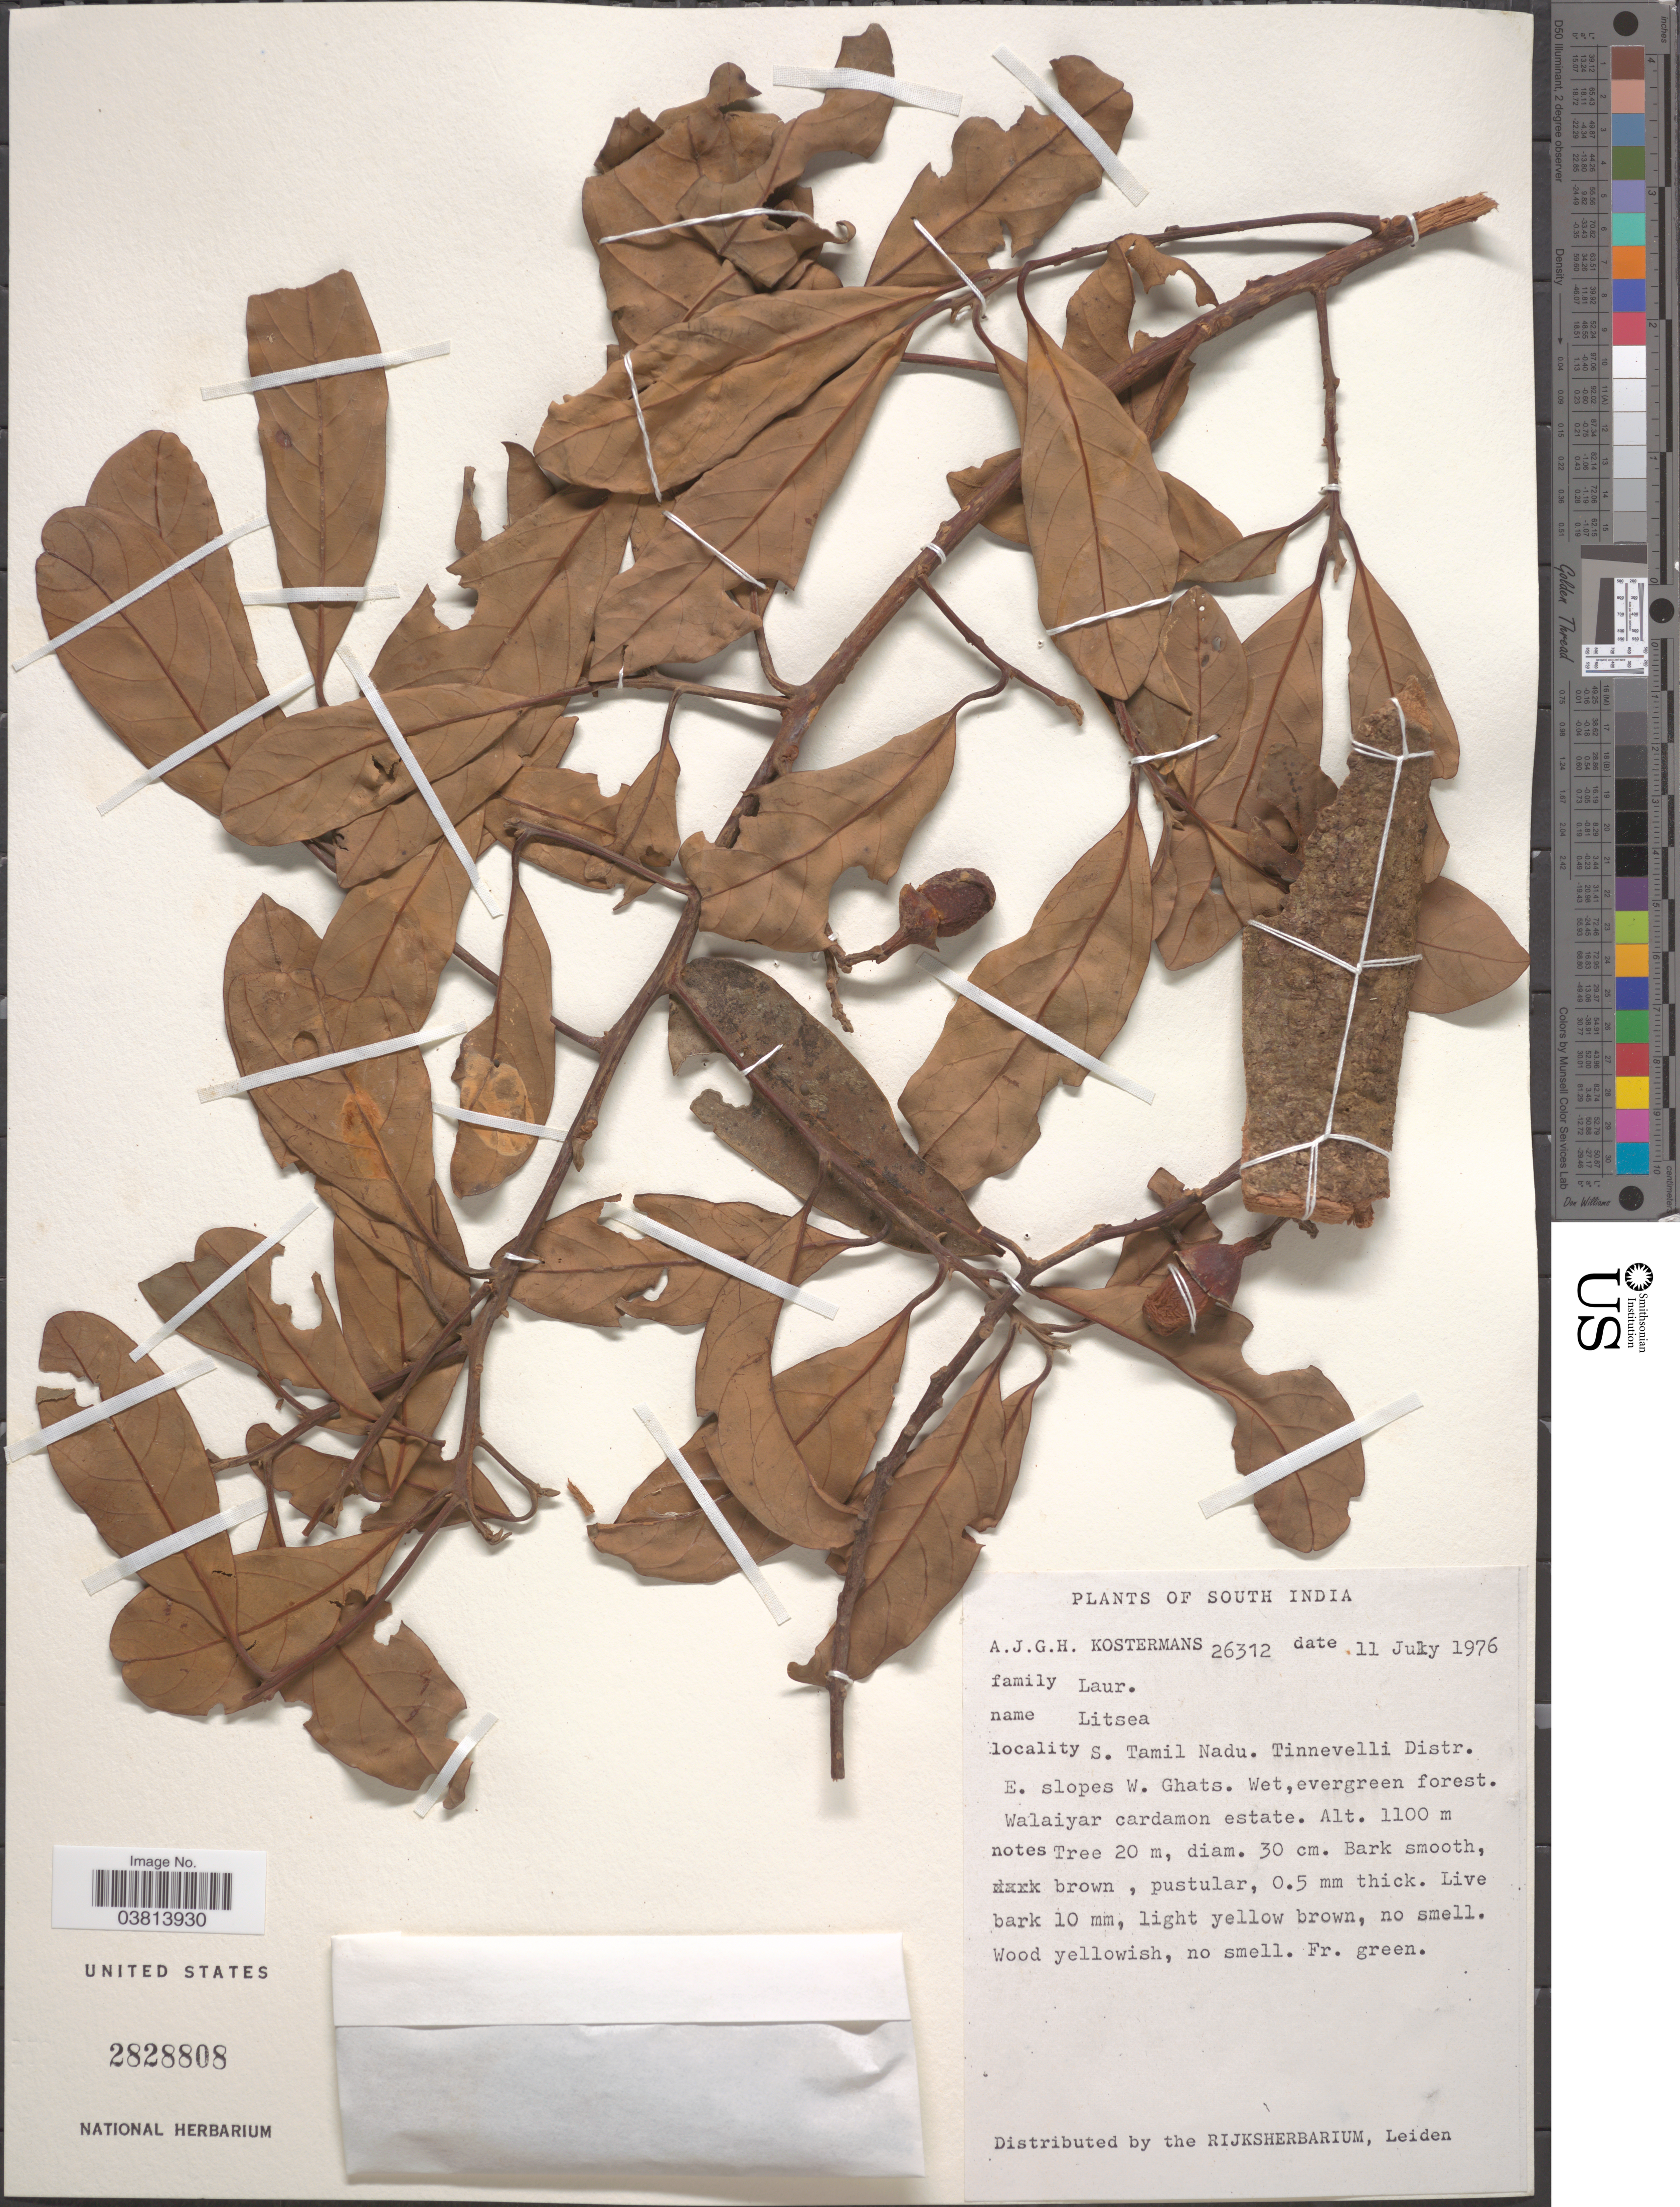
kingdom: Plantae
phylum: Tracheophyta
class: Magnoliopsida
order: Laurales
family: Lauraceae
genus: Litsea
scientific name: Litsea sp.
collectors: A. J. G. Kostermans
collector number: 26312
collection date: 1976-07-11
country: India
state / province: Tamil Nadu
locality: South India. S. Tamil Nadu. Tinnevelli Distr. E. slopes W. Ghats. Walaiyar cardamon estate.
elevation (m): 1100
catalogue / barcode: US 2828808